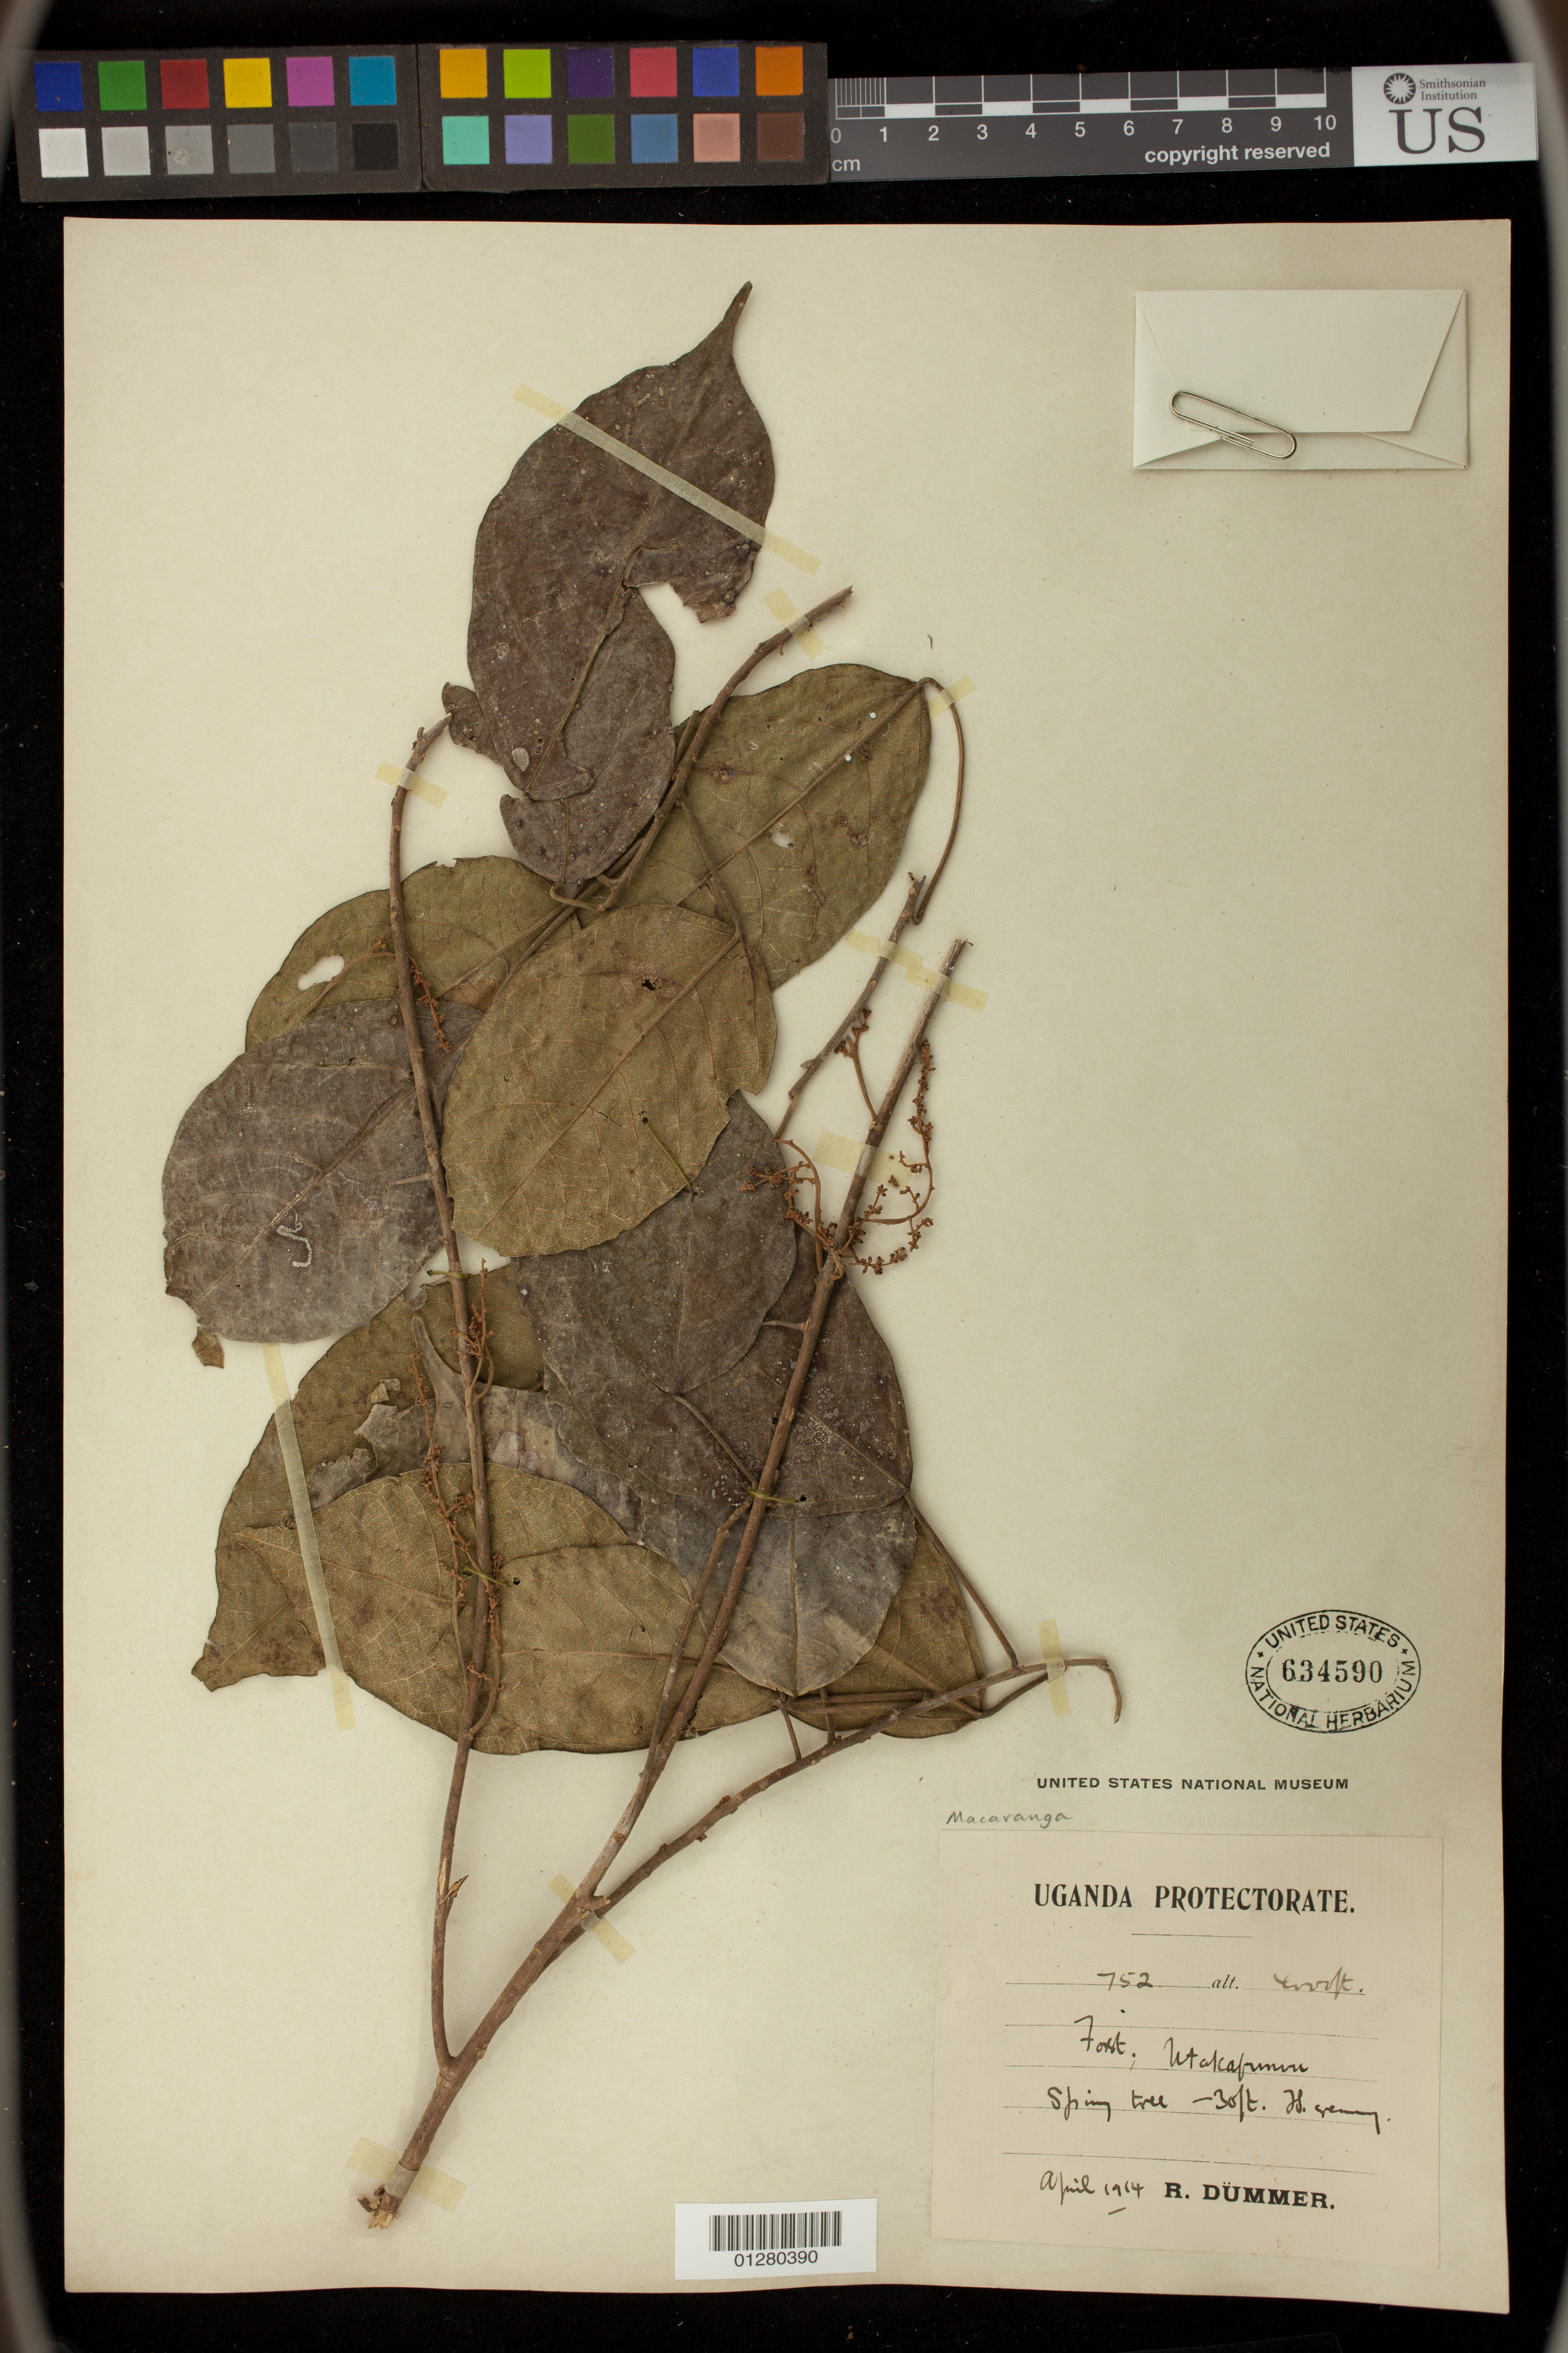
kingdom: Plantae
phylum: Tracheophyta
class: Magnoliopsida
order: Malpighiales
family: Euphorbiaceae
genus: Macaranga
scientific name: Macaranga sp.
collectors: R. Dümmer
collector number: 752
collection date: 1914-04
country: Uganda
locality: Utalcafunric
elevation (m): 1219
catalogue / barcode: US 634590